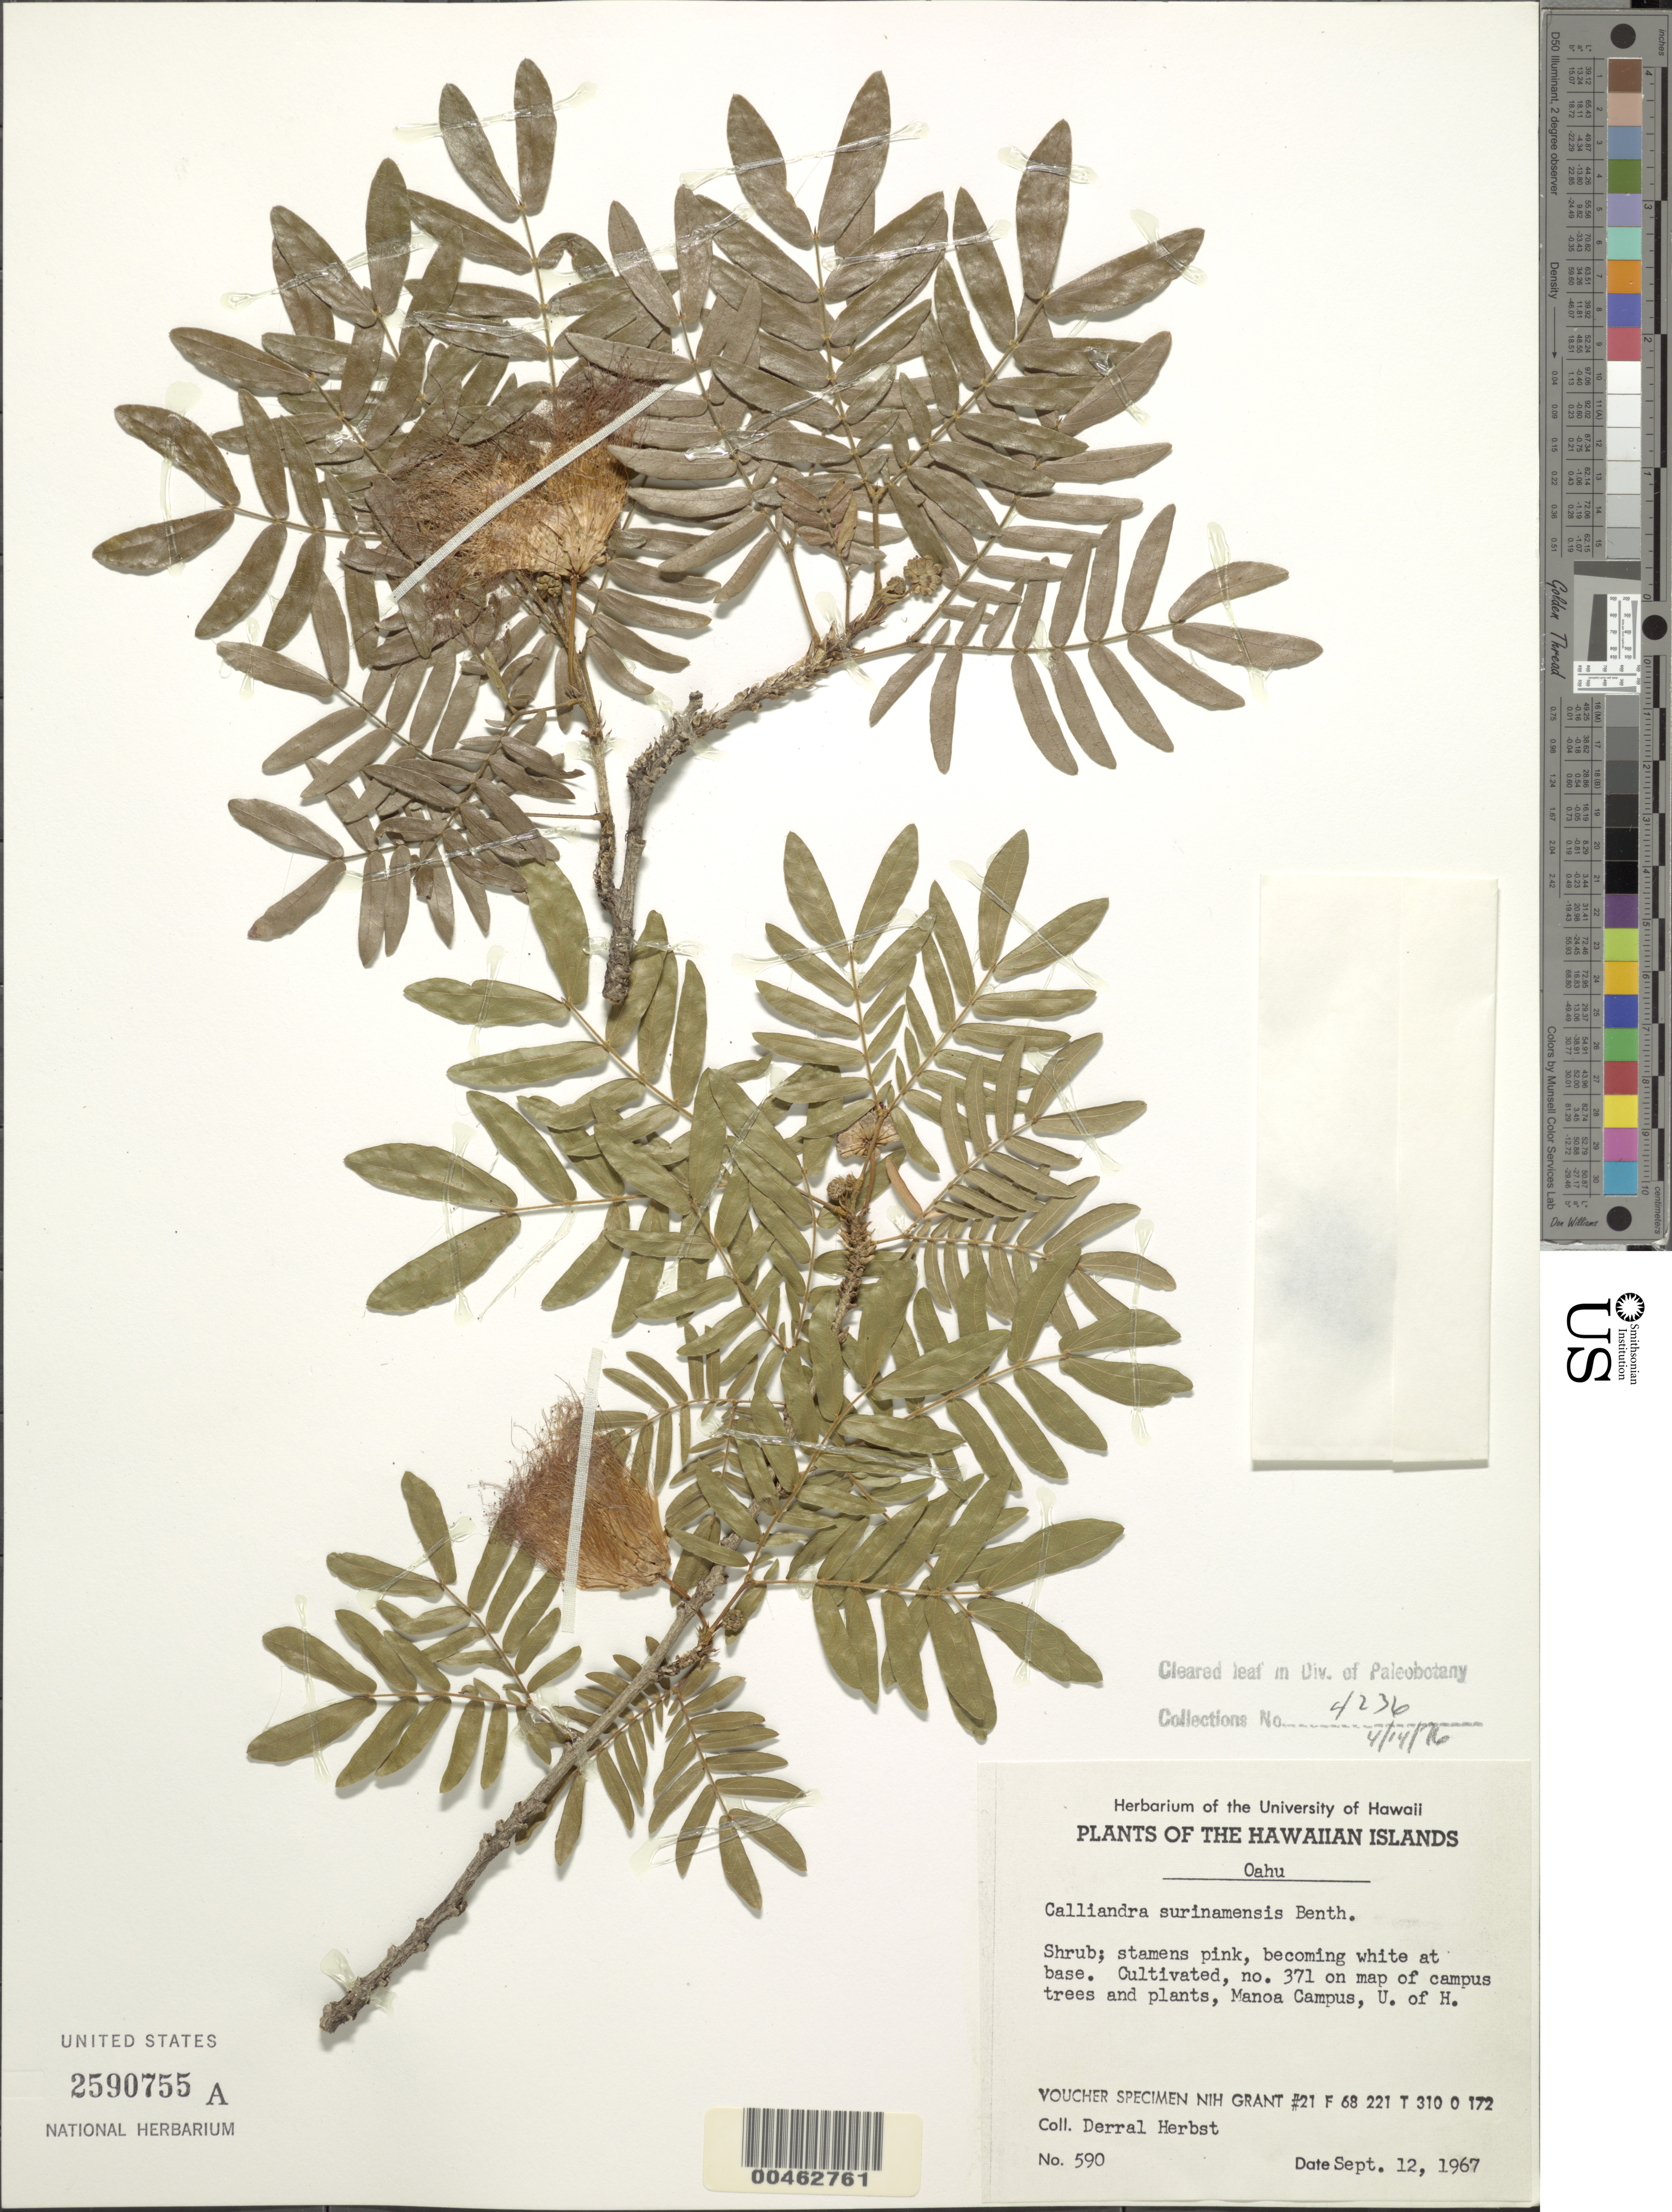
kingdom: Plantae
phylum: Tracheophyta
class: Magnoliopsida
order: Fabales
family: Fabaceae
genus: Calliandra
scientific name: Calliandra surinamensis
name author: Benth.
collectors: D. R. Herbst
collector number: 590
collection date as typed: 12 Sep 1967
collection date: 1967-09-12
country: United States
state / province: Hawaii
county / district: Honolulu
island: Oahu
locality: Manoa Campus, University of Hawaii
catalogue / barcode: US 2590755A